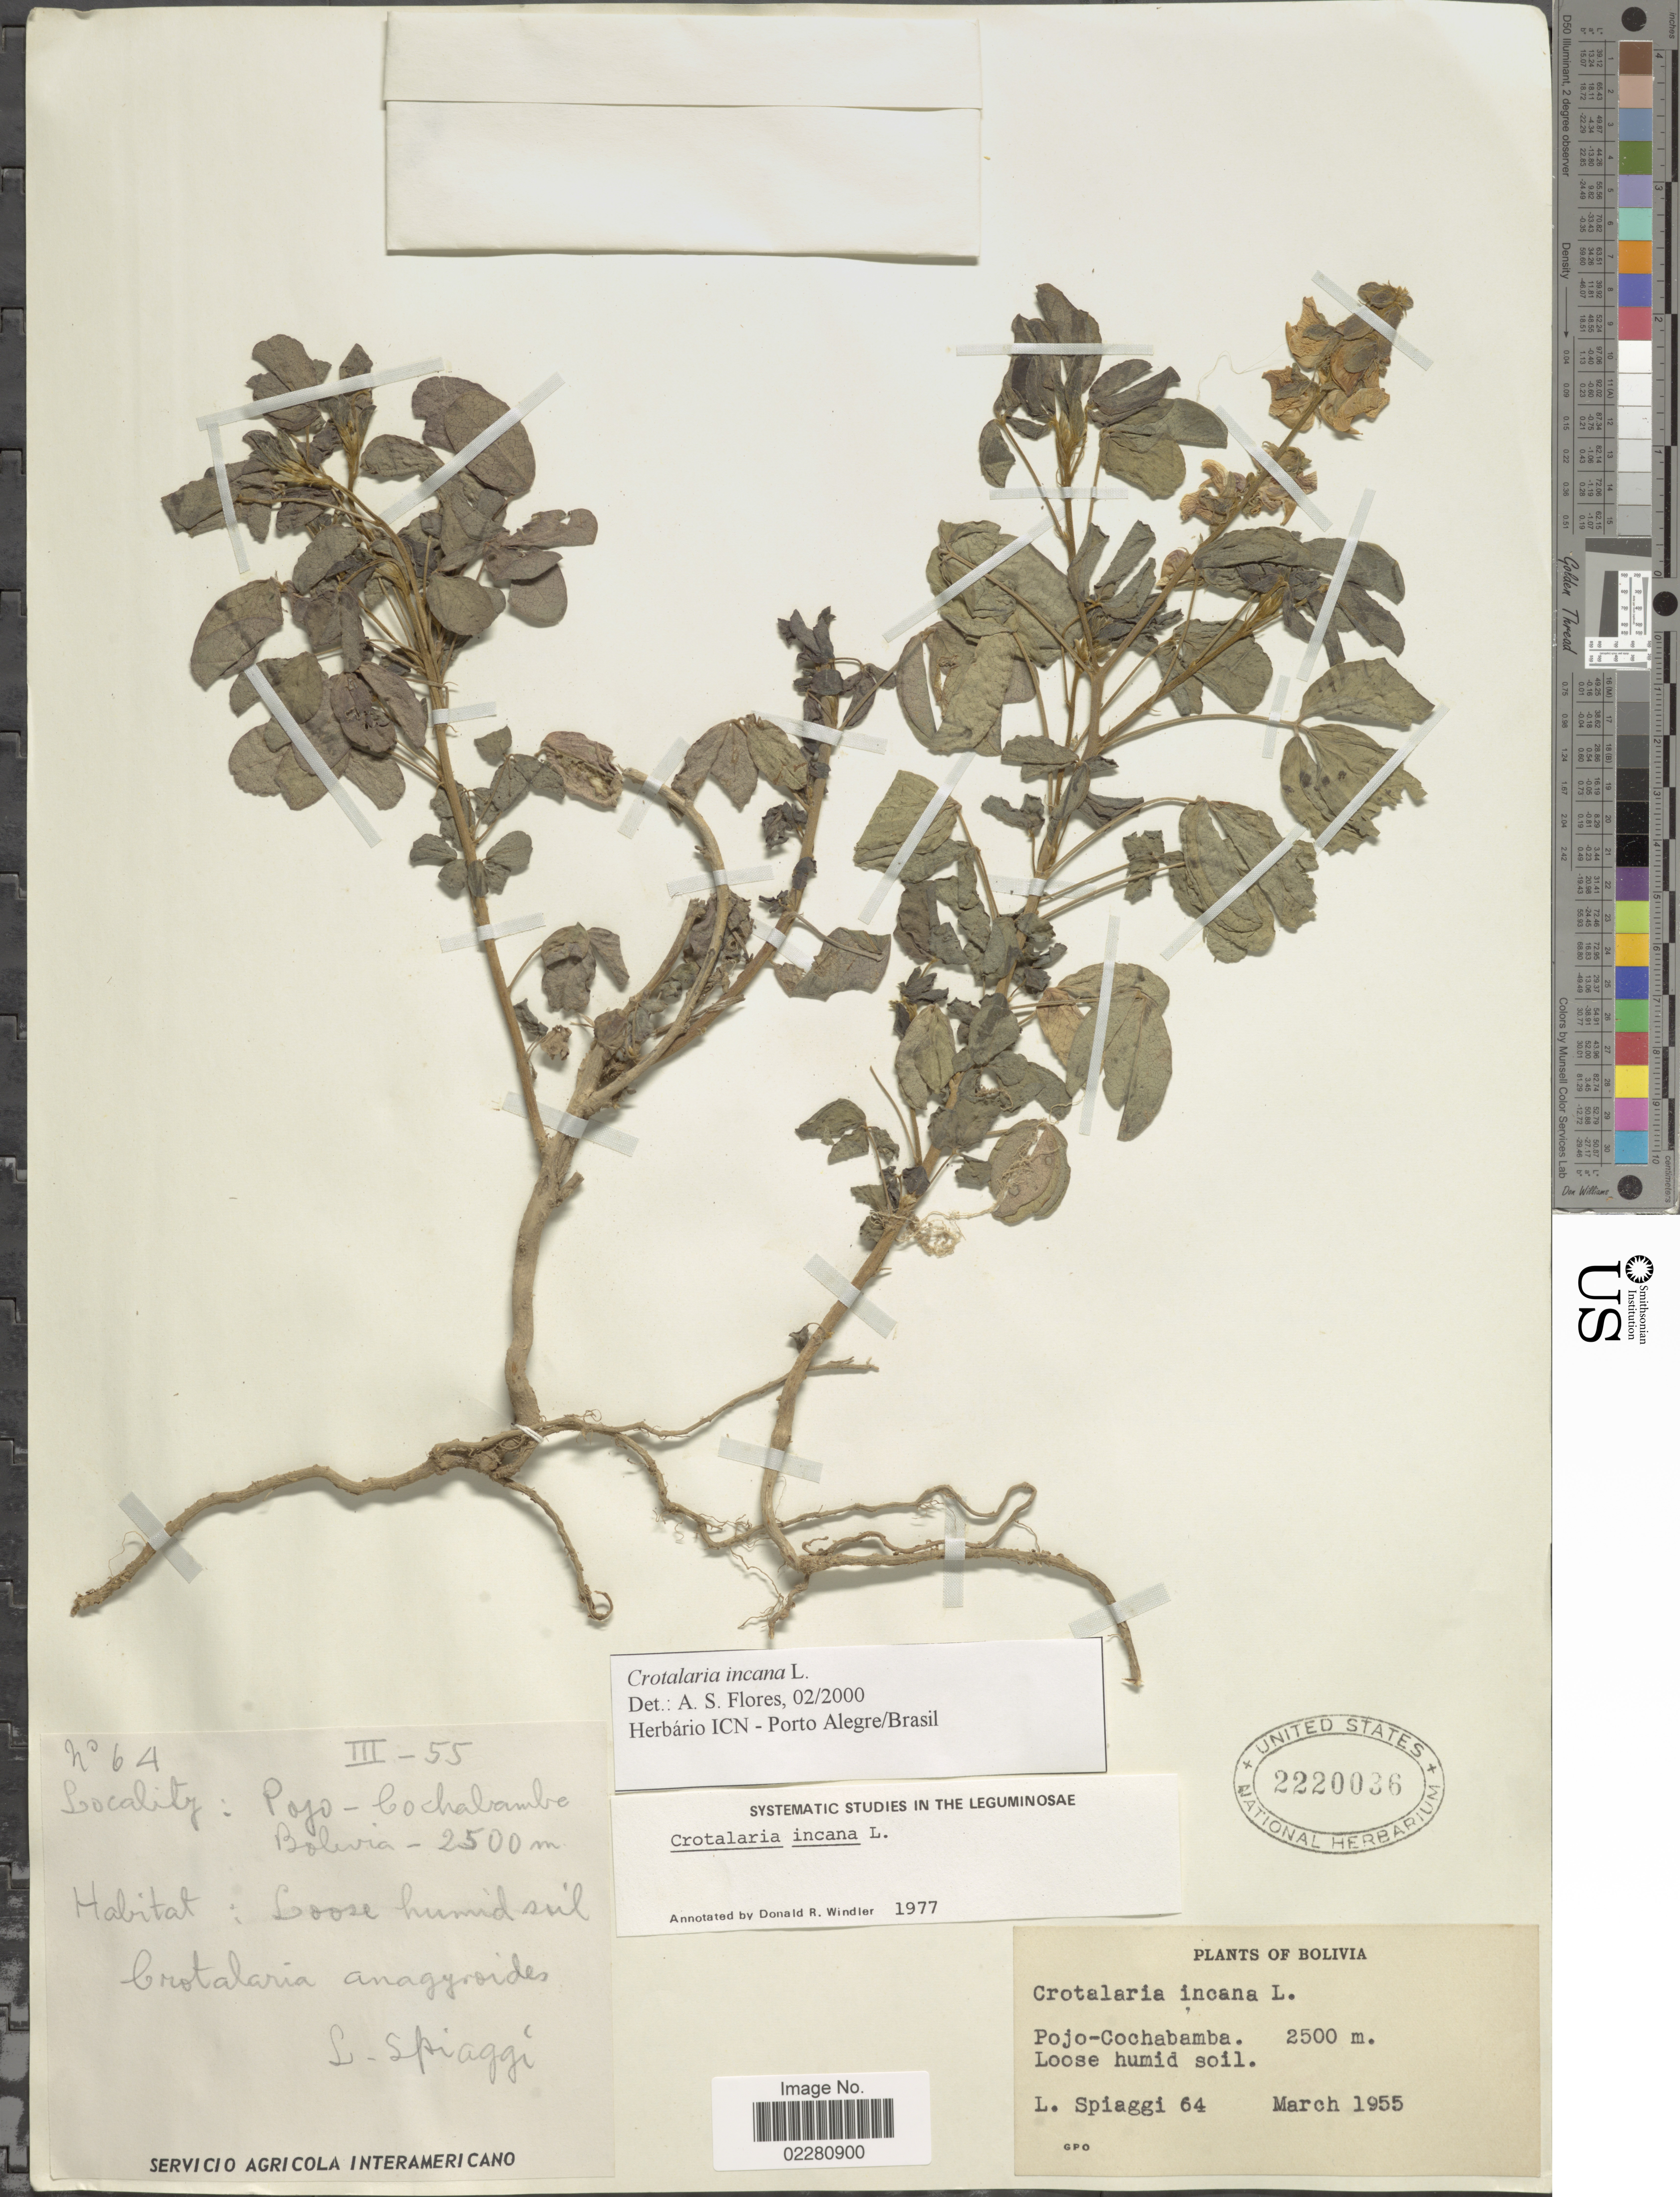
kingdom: Plantae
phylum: Tracheophyta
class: Magnoliopsida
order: Fabales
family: Fabaceae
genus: Crotalaria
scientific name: Crotalaria incana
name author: L.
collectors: L. Spiaggi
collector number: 64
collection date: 1955-03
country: Bolivia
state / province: Cochabamba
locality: Pojo-Cochabamba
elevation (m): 2500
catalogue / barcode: US 2220036